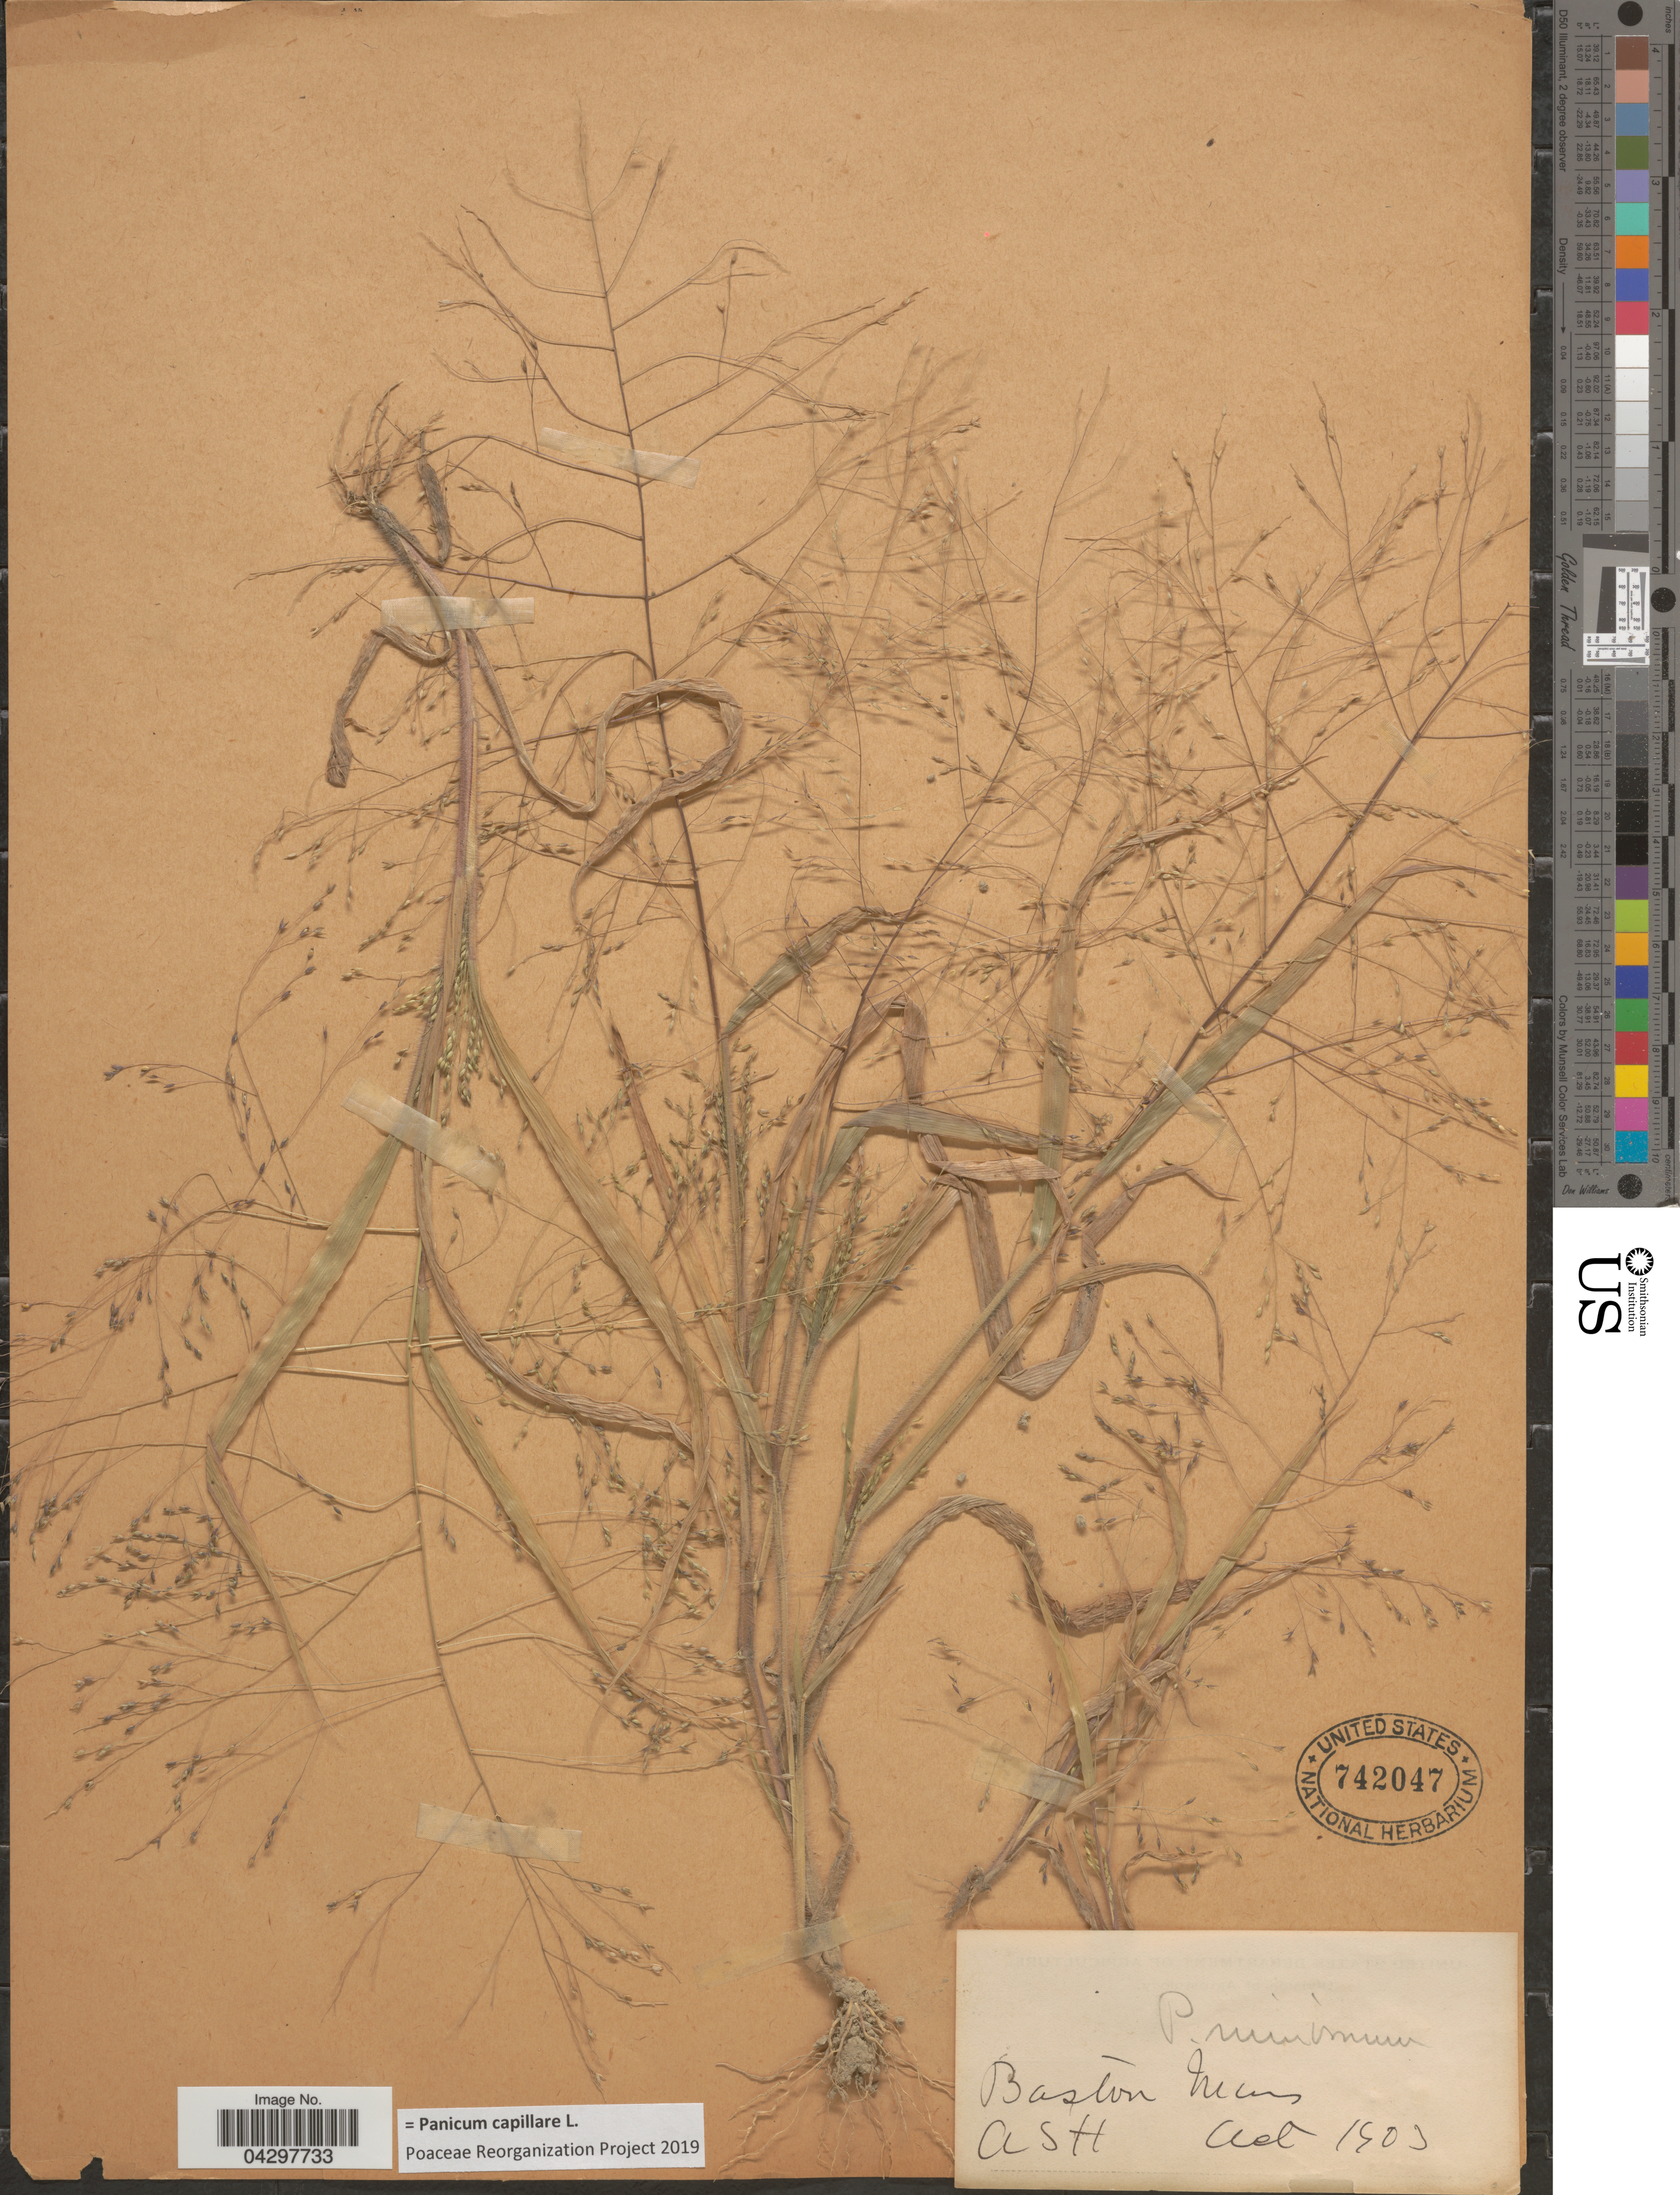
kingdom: Plantae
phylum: Tracheophyta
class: Liliopsida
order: Poales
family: Poaceae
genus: Panicum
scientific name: Panicum capillare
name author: L.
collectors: A. H.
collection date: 1903-10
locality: Baston m [illegible text].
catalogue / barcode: US 742047